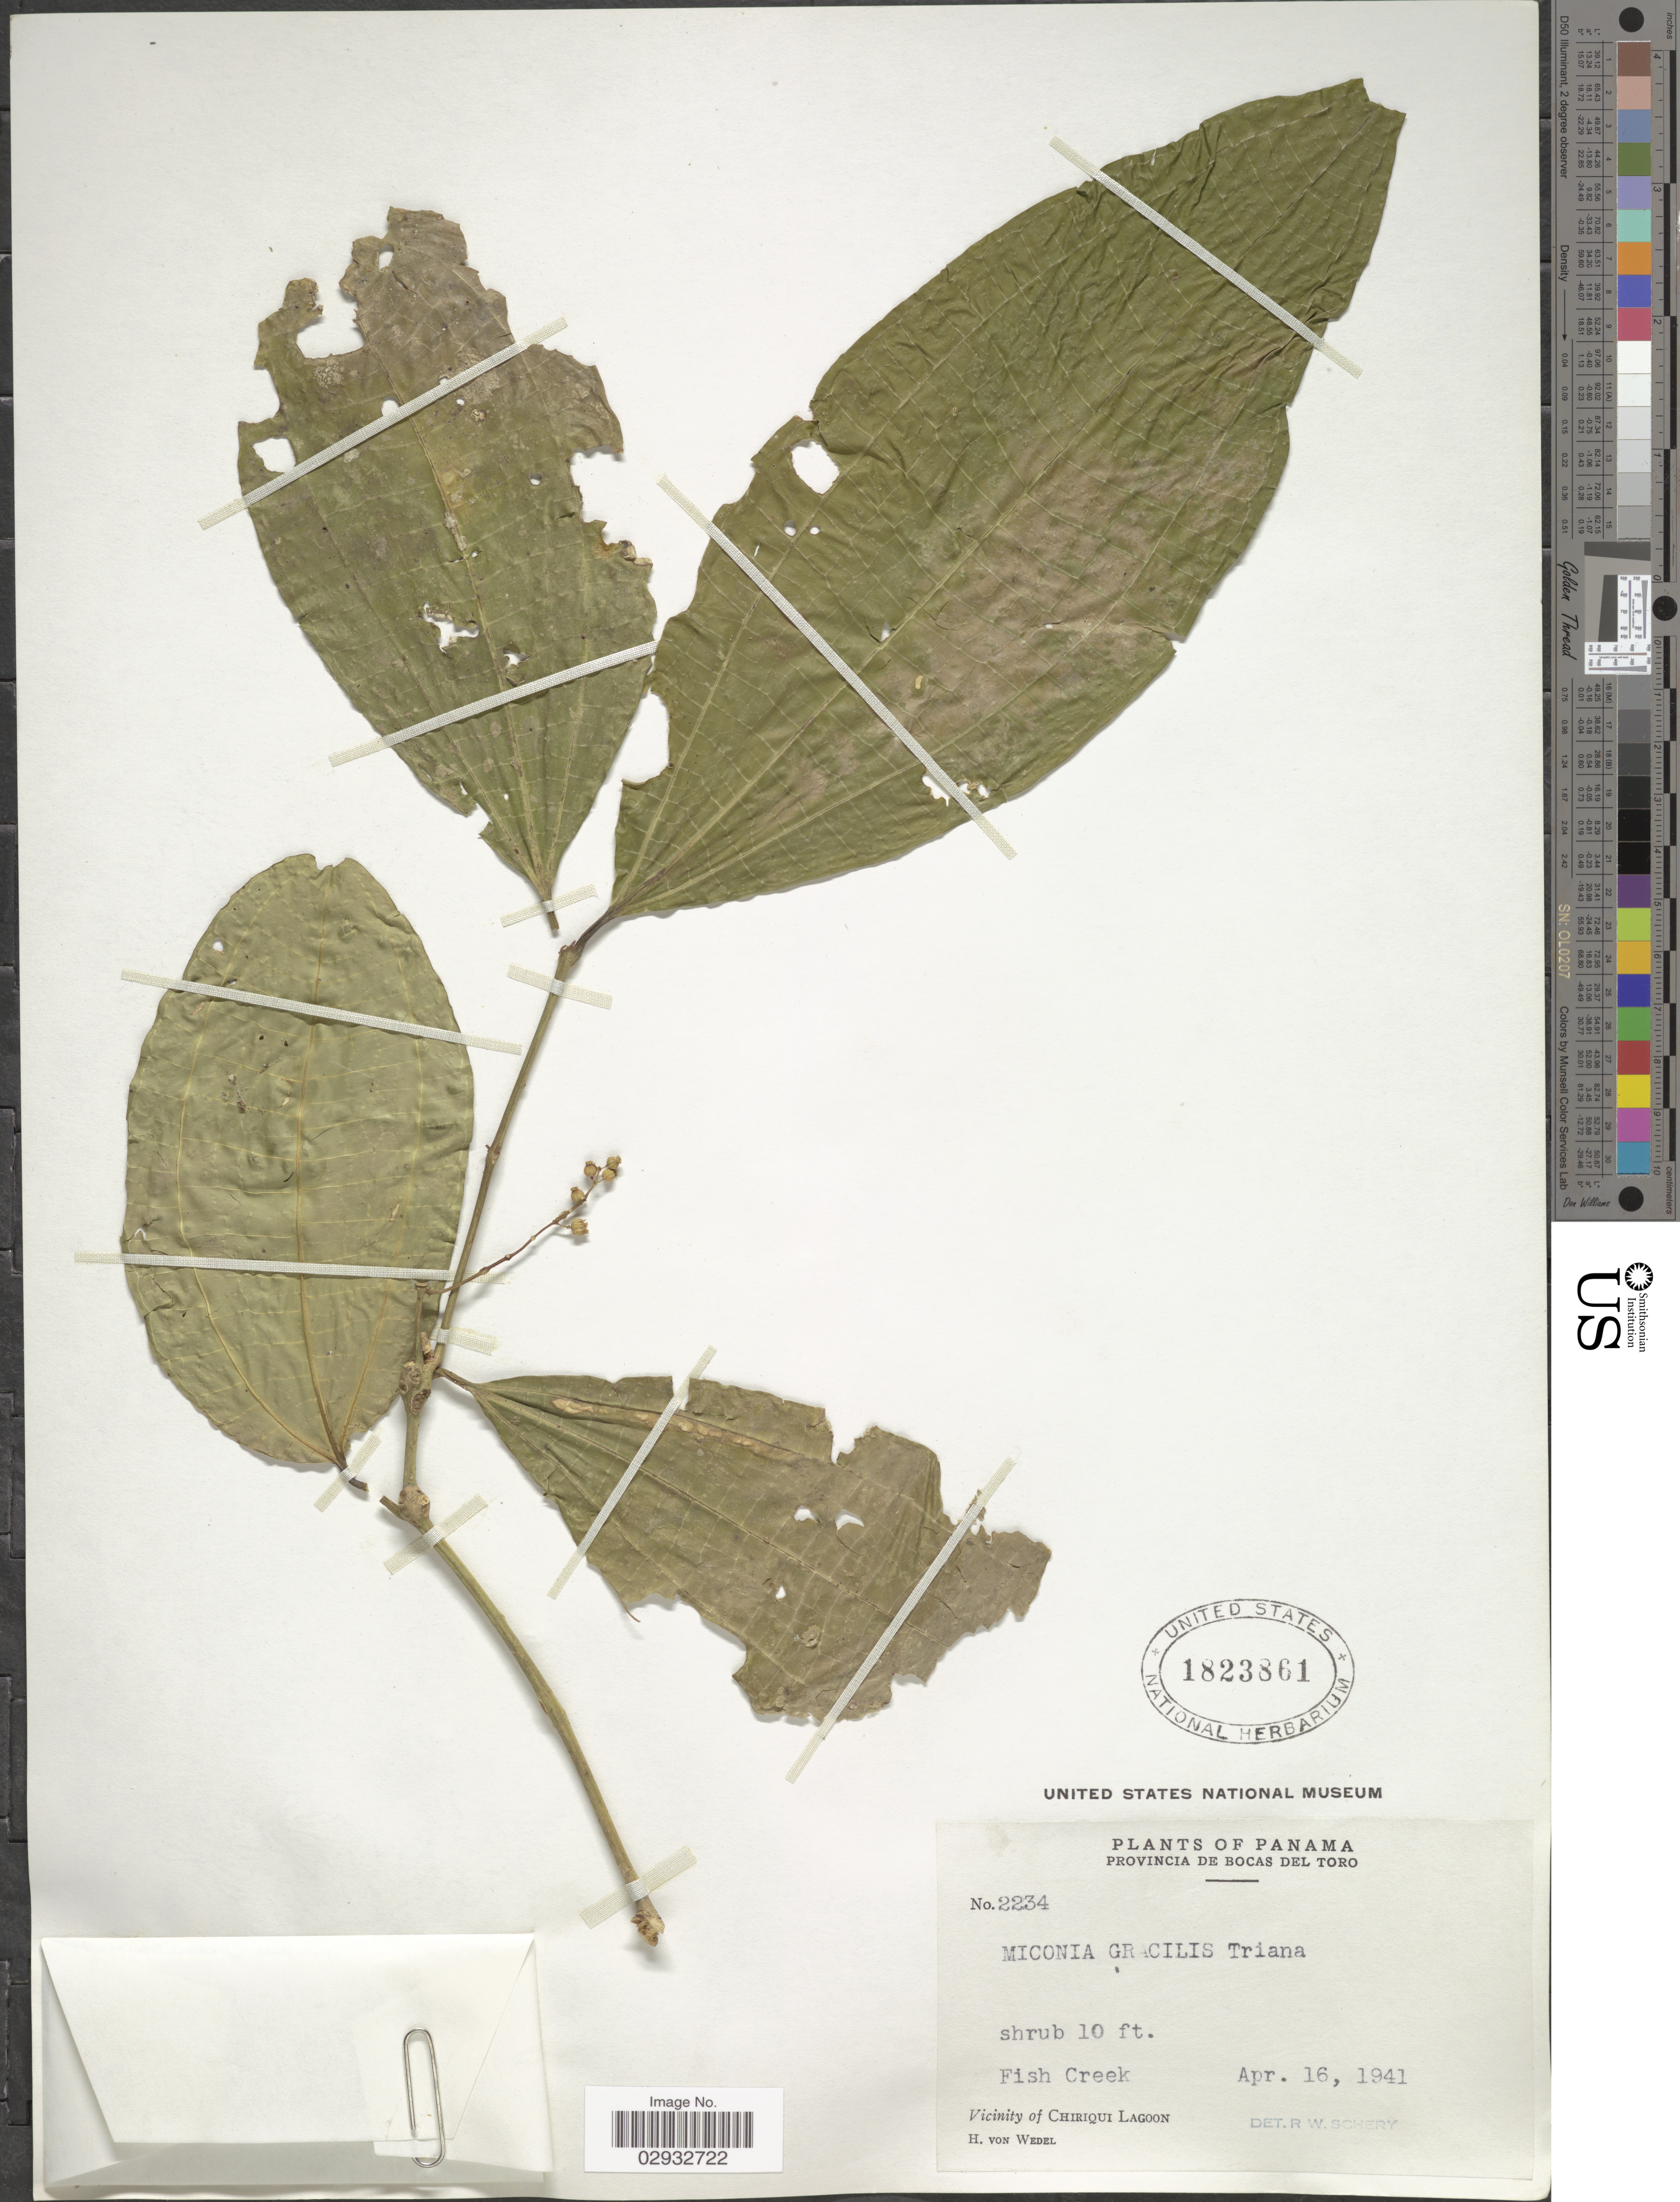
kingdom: Plantae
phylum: Tracheophyta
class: Magnoliopsida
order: Myrtales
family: Melastomataceae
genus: Miconia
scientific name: Miconia gracilis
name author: Triana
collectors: H. von Wedel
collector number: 2234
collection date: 1941-04-16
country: Panama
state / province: Bocas del Toro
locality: Fish Creek. Vicinity of Chiriqui Lagoon.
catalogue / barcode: US 1823861